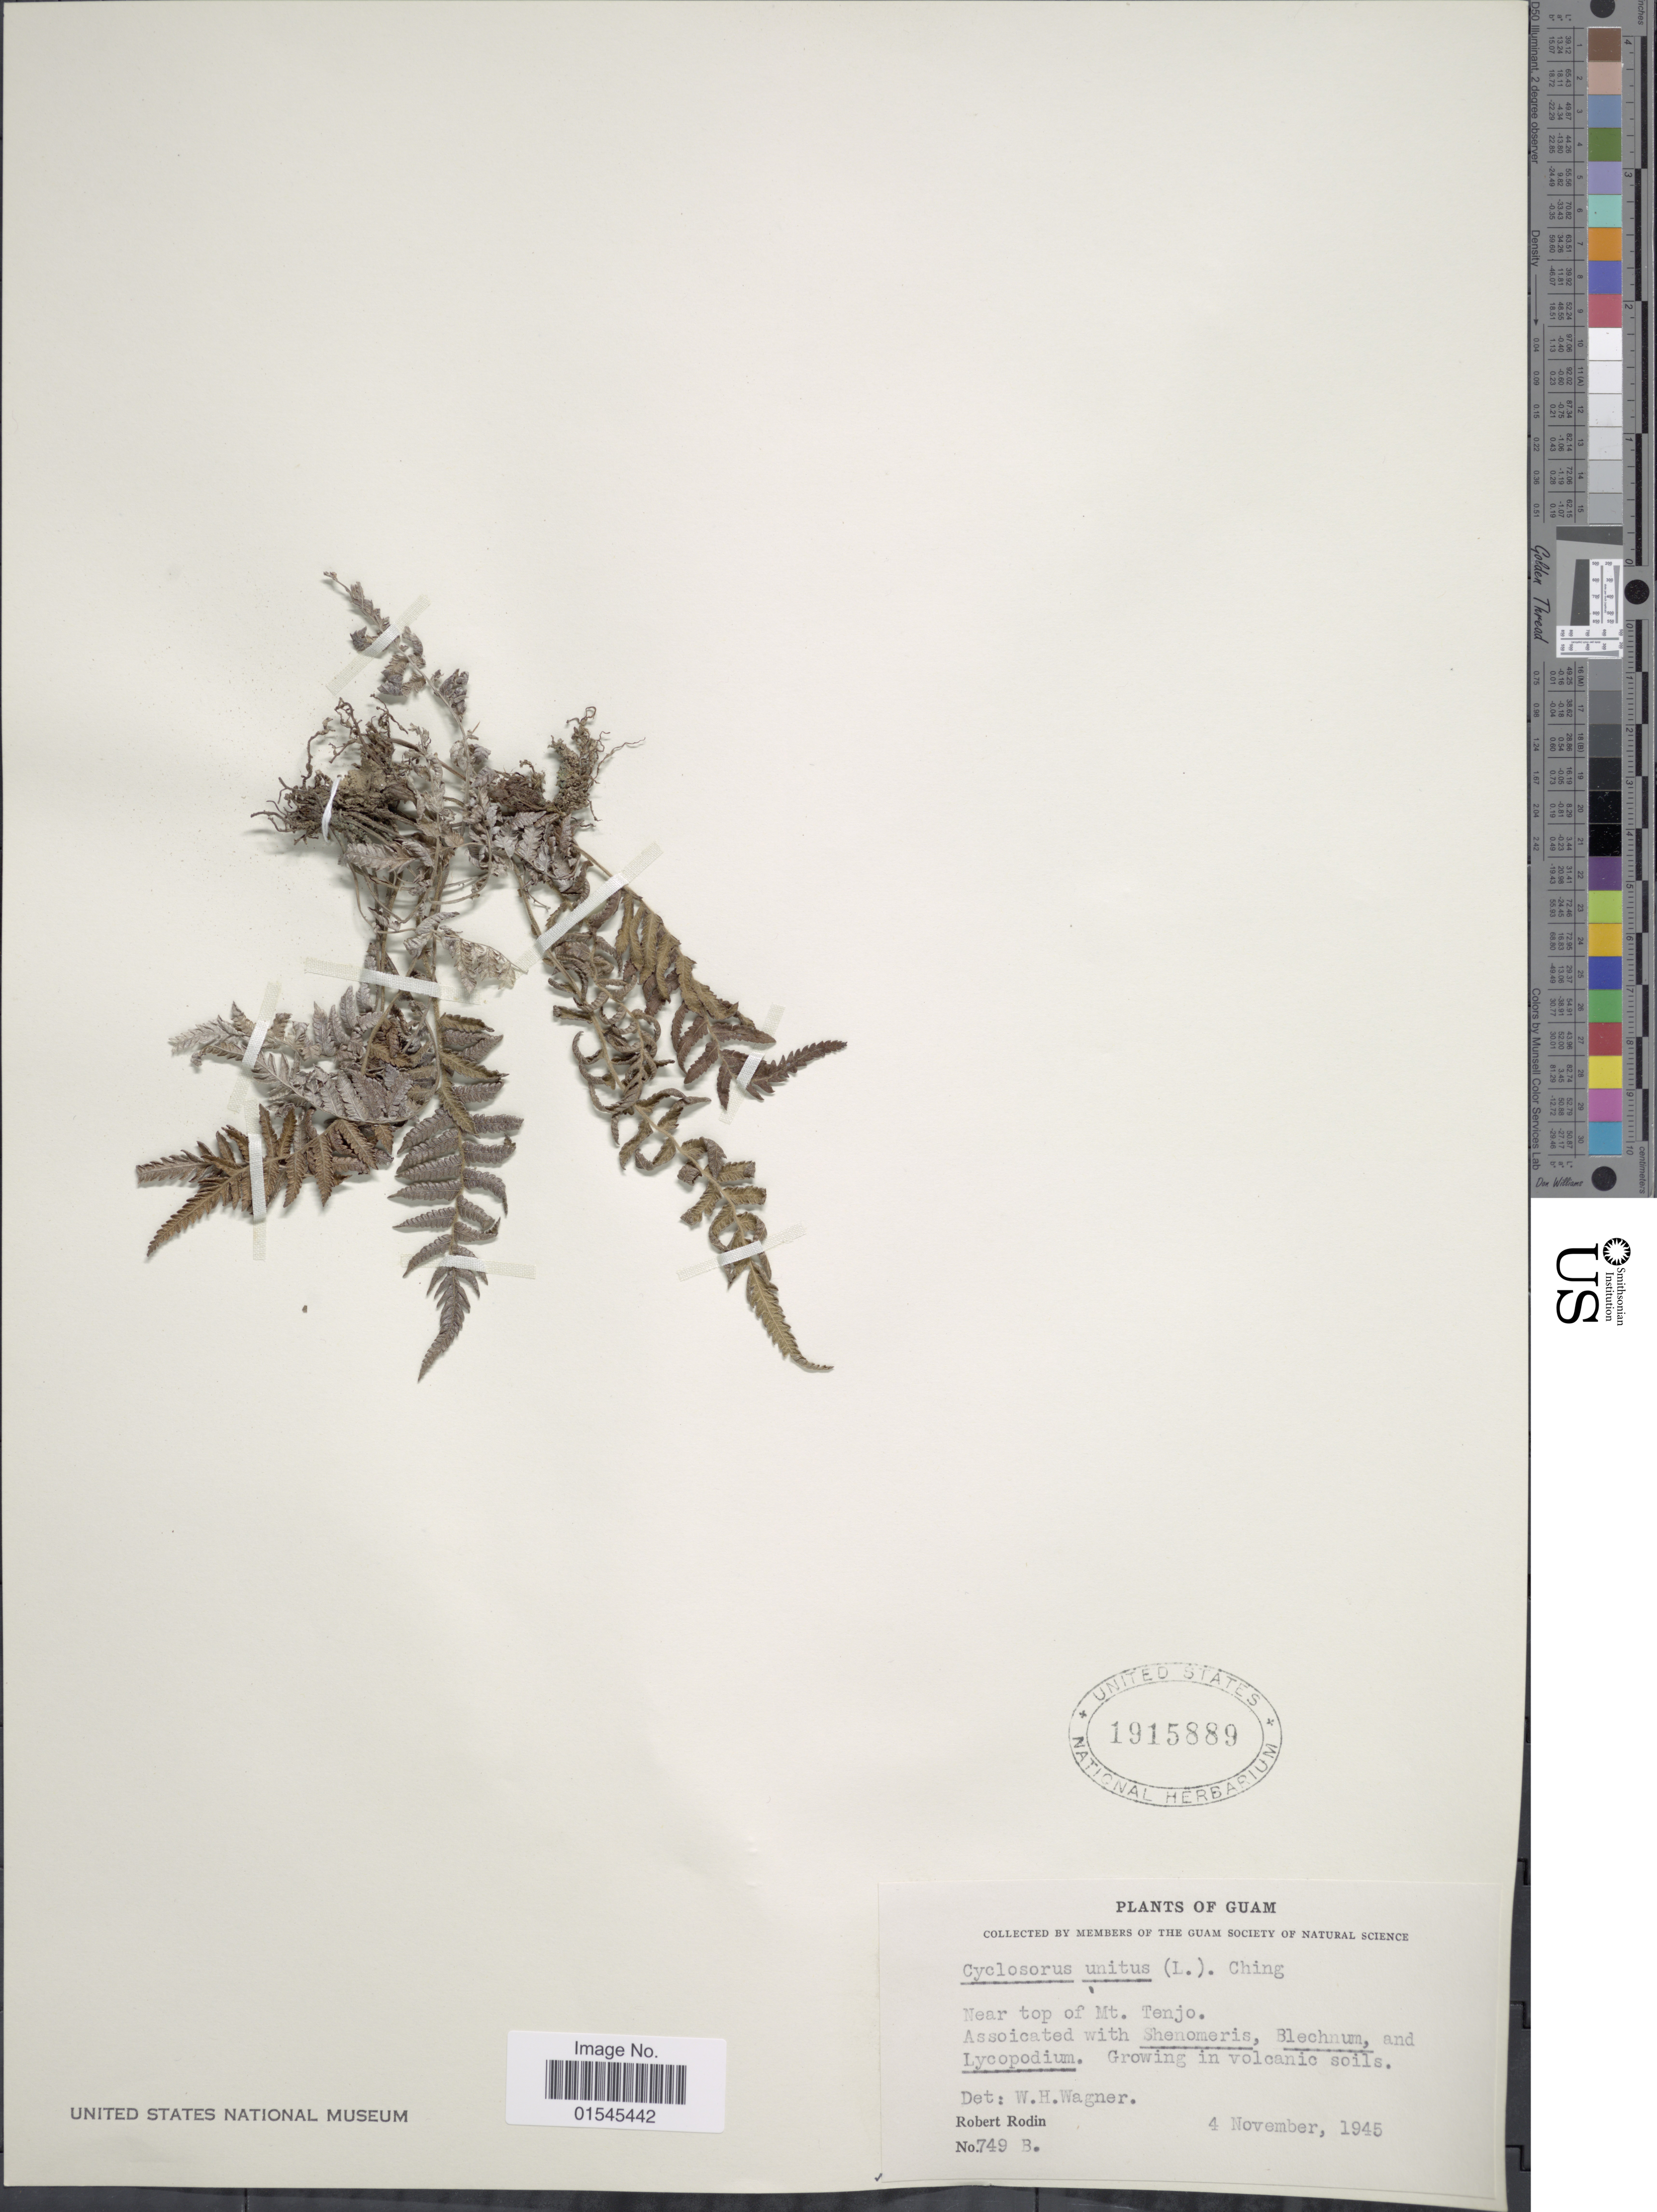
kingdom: Plantae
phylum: Tracheophyta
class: Polypodiopsida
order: Polypodiales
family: Thelypteridaceae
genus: Sphaerostephanos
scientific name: Sphaerostephanos unitus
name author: (L.) Holttum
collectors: R. Rodin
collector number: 749 B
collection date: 1945-11-04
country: Guam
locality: Guam. Near top Of Mt. Tenjo.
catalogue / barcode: US 1915889